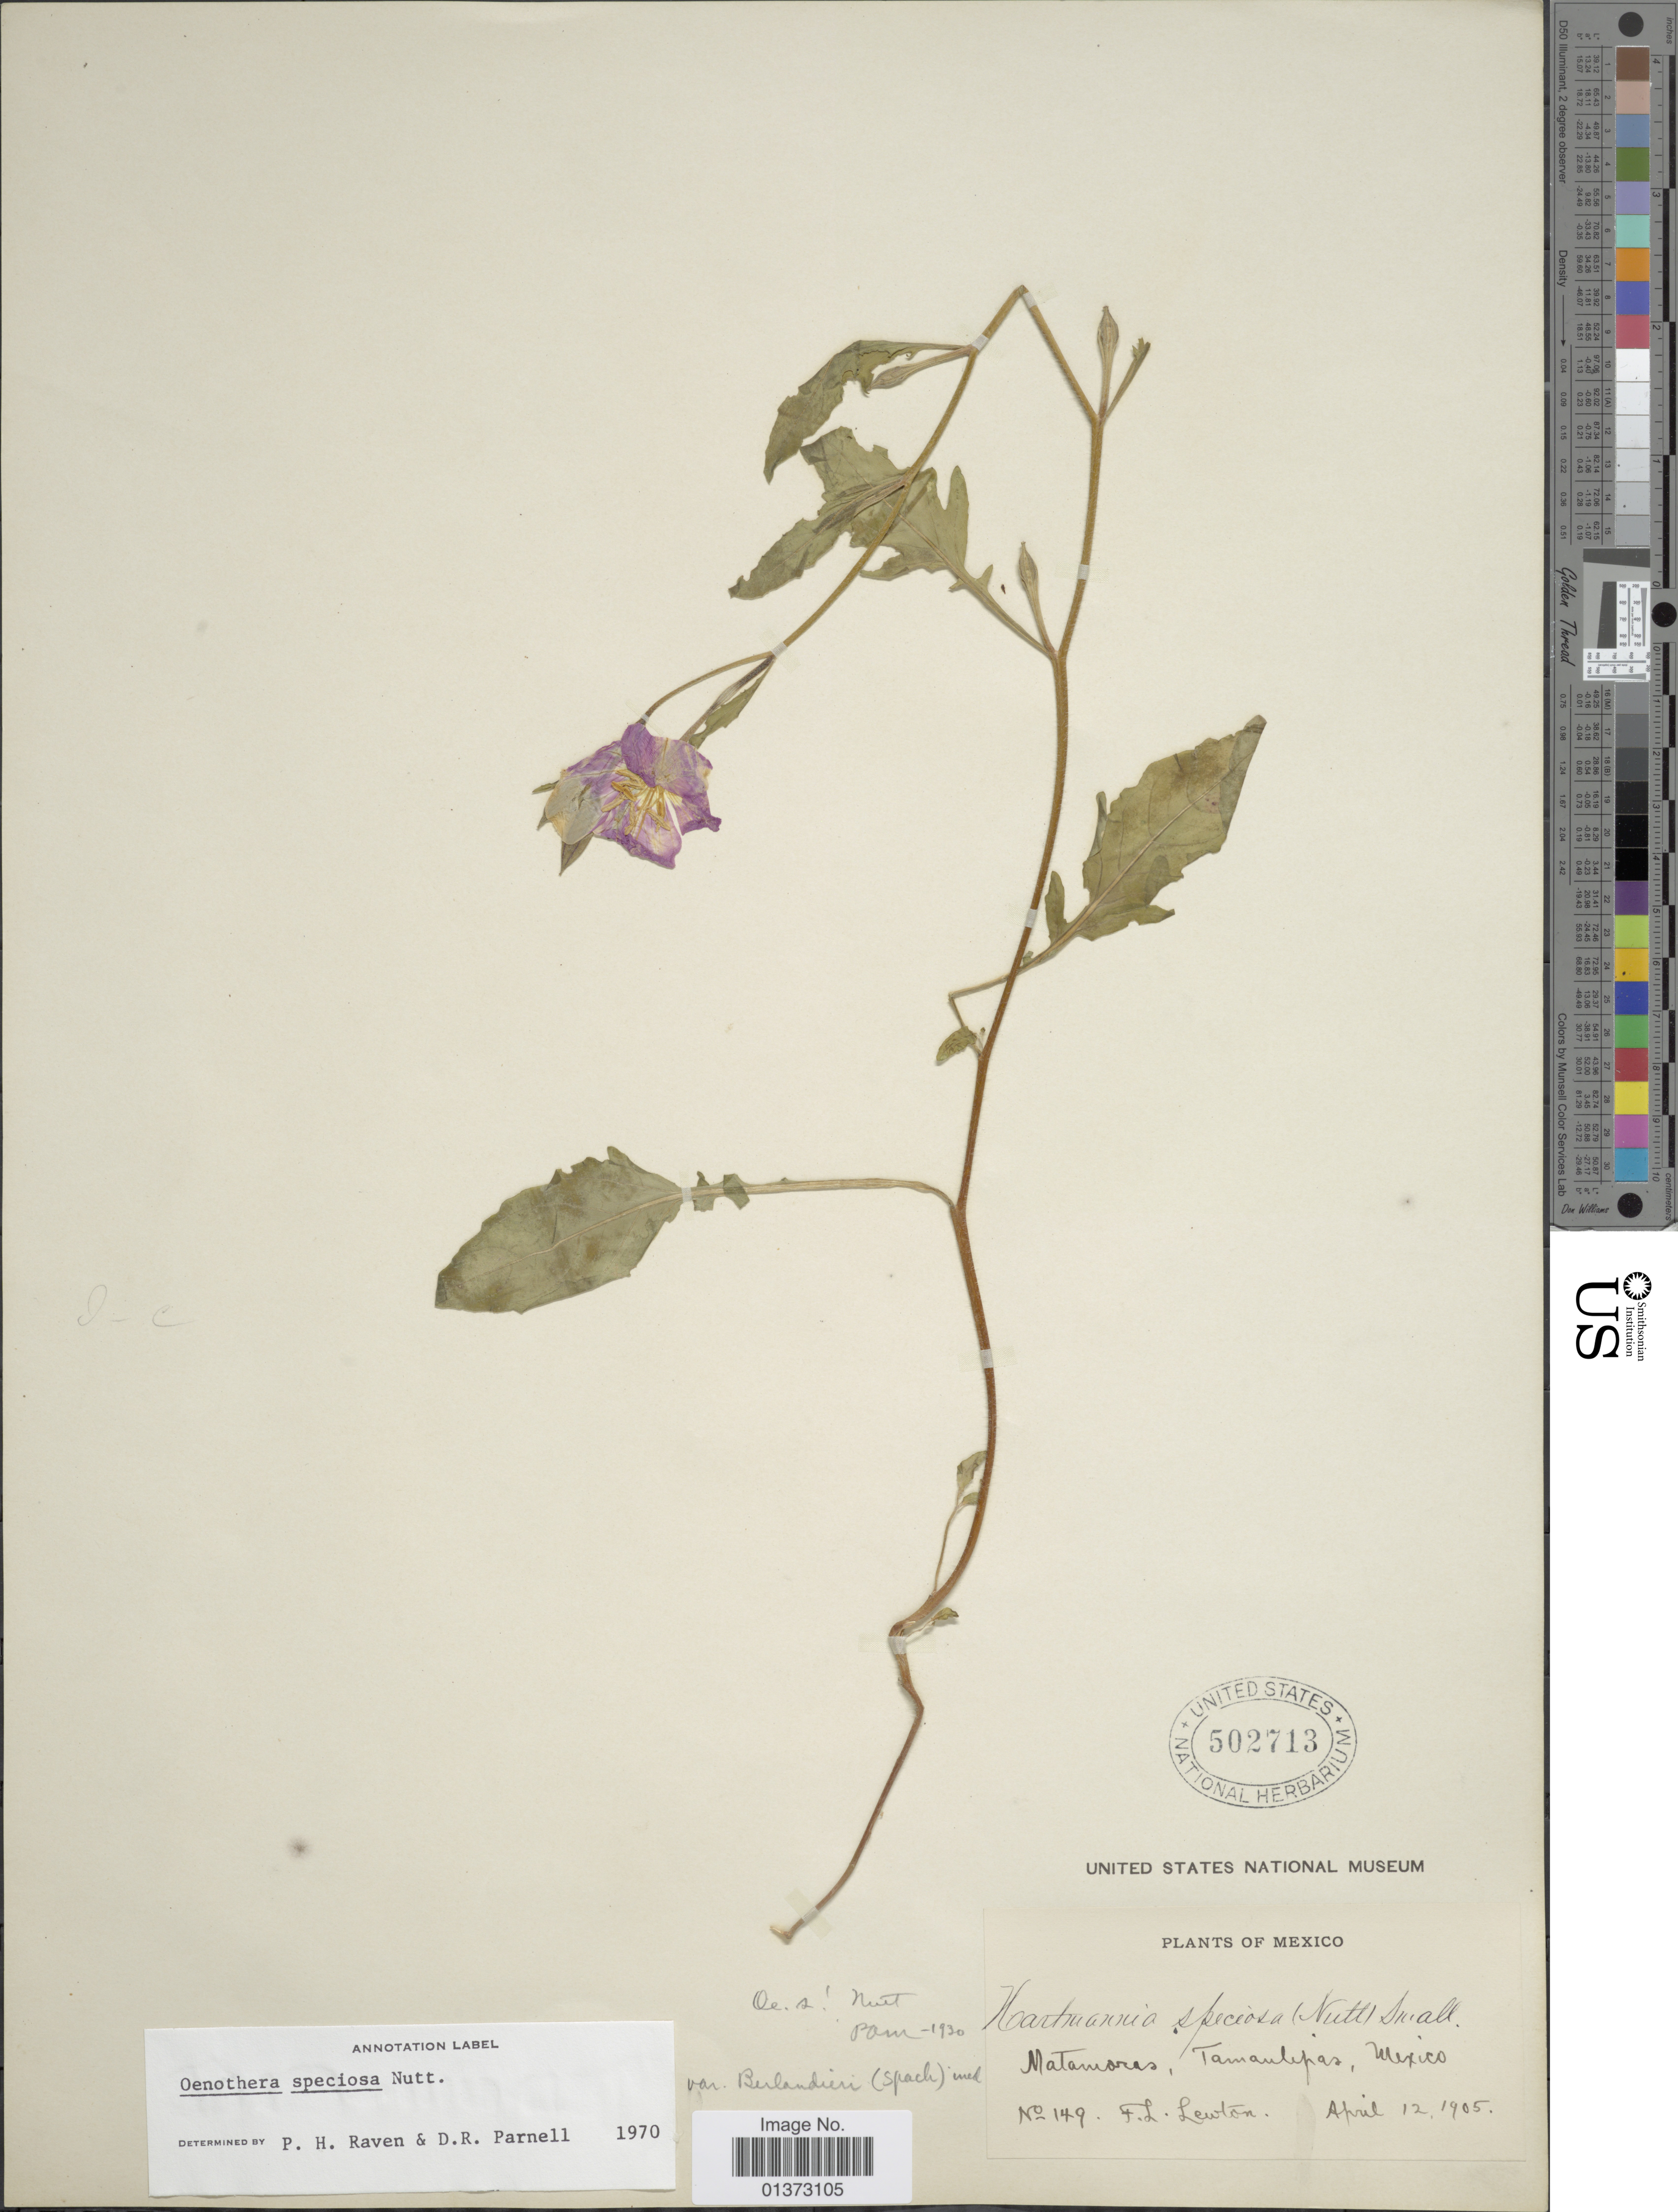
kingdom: Plantae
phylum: Tracheophyta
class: Magnoliopsida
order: Myrtales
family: Onagraceae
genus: Oenothera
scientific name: Oenothera speciosa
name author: Nutt.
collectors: F. L. Lewton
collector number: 149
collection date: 1905-04-12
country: Mexico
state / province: Tamaulipas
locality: Matamoras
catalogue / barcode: US 502713